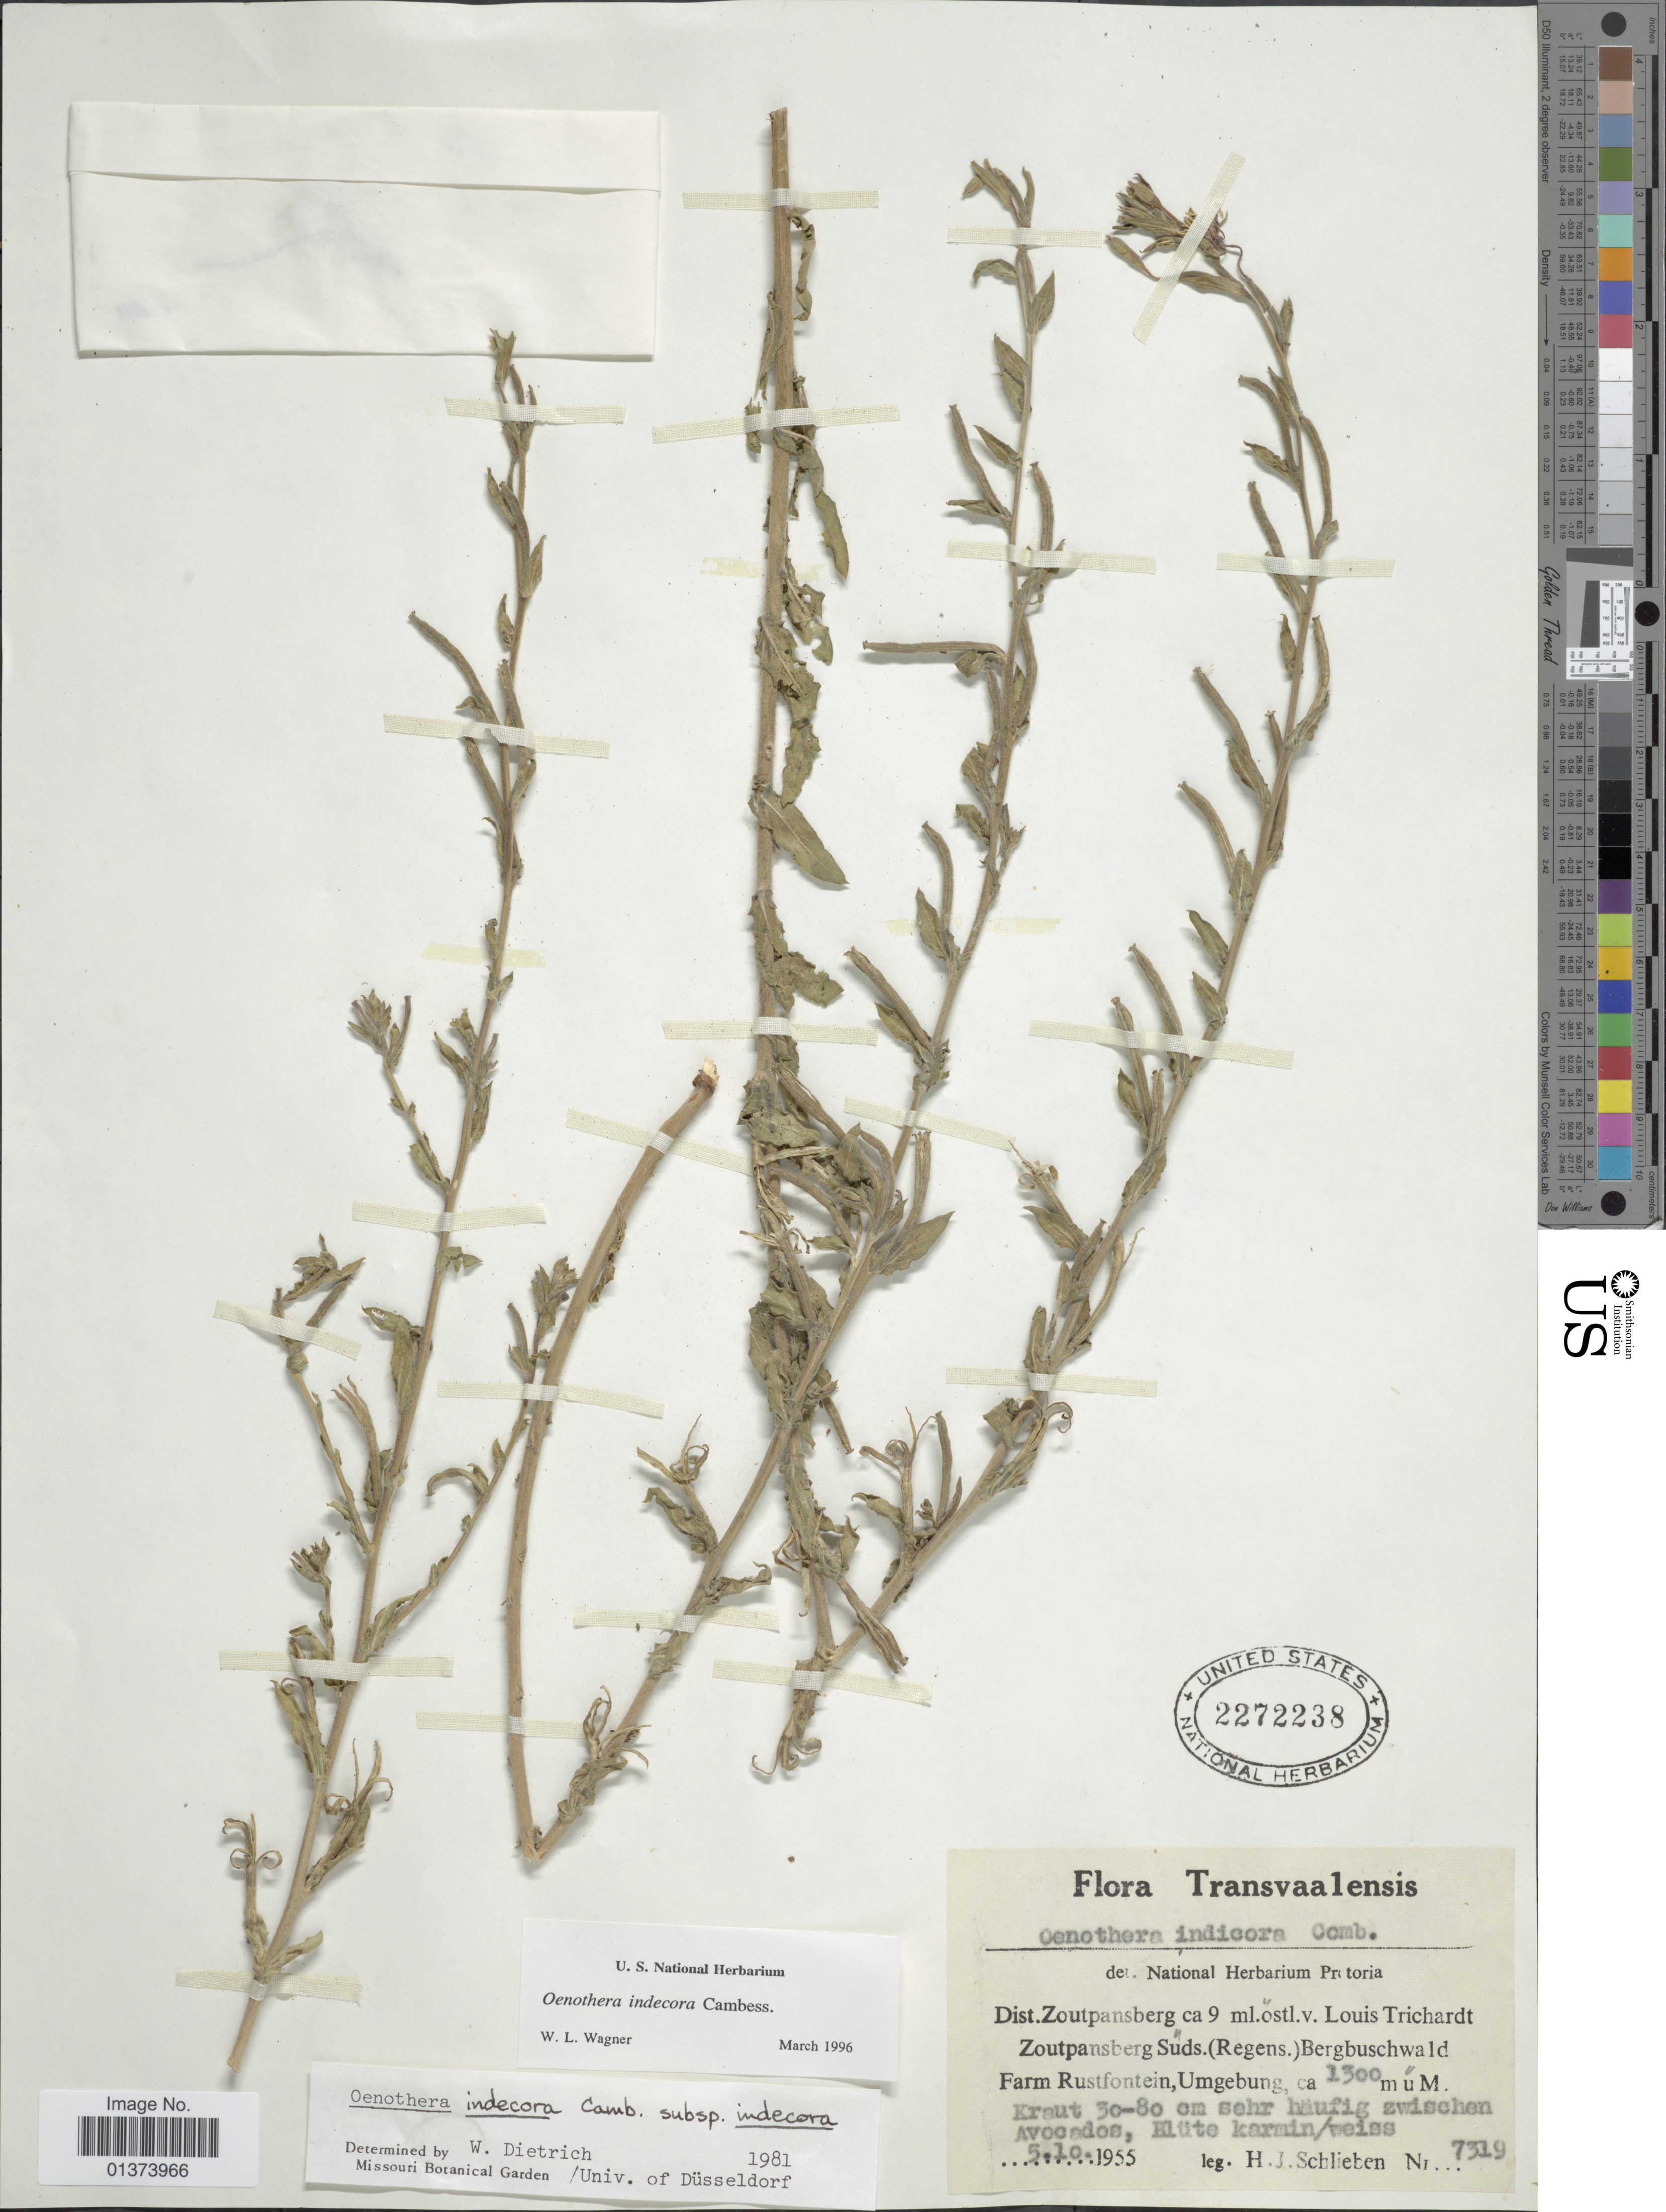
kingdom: Plantae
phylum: Tracheophyta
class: Magnoliopsida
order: Myrtales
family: Onagraceae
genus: Oenothera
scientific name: Oenothera indecora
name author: Cambess.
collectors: H. J. Schlieben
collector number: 7319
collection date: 1955-10-05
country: South Africa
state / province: Limpopo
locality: Transvaalensis, Dist. Zoutpansberg ca 9 ml. ostl. v. Louis Trichardt Zoutpansberg Suds (Regens) Bergbuschwald Farm Rustfontein, Umgebung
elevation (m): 1300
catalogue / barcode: US 2272238